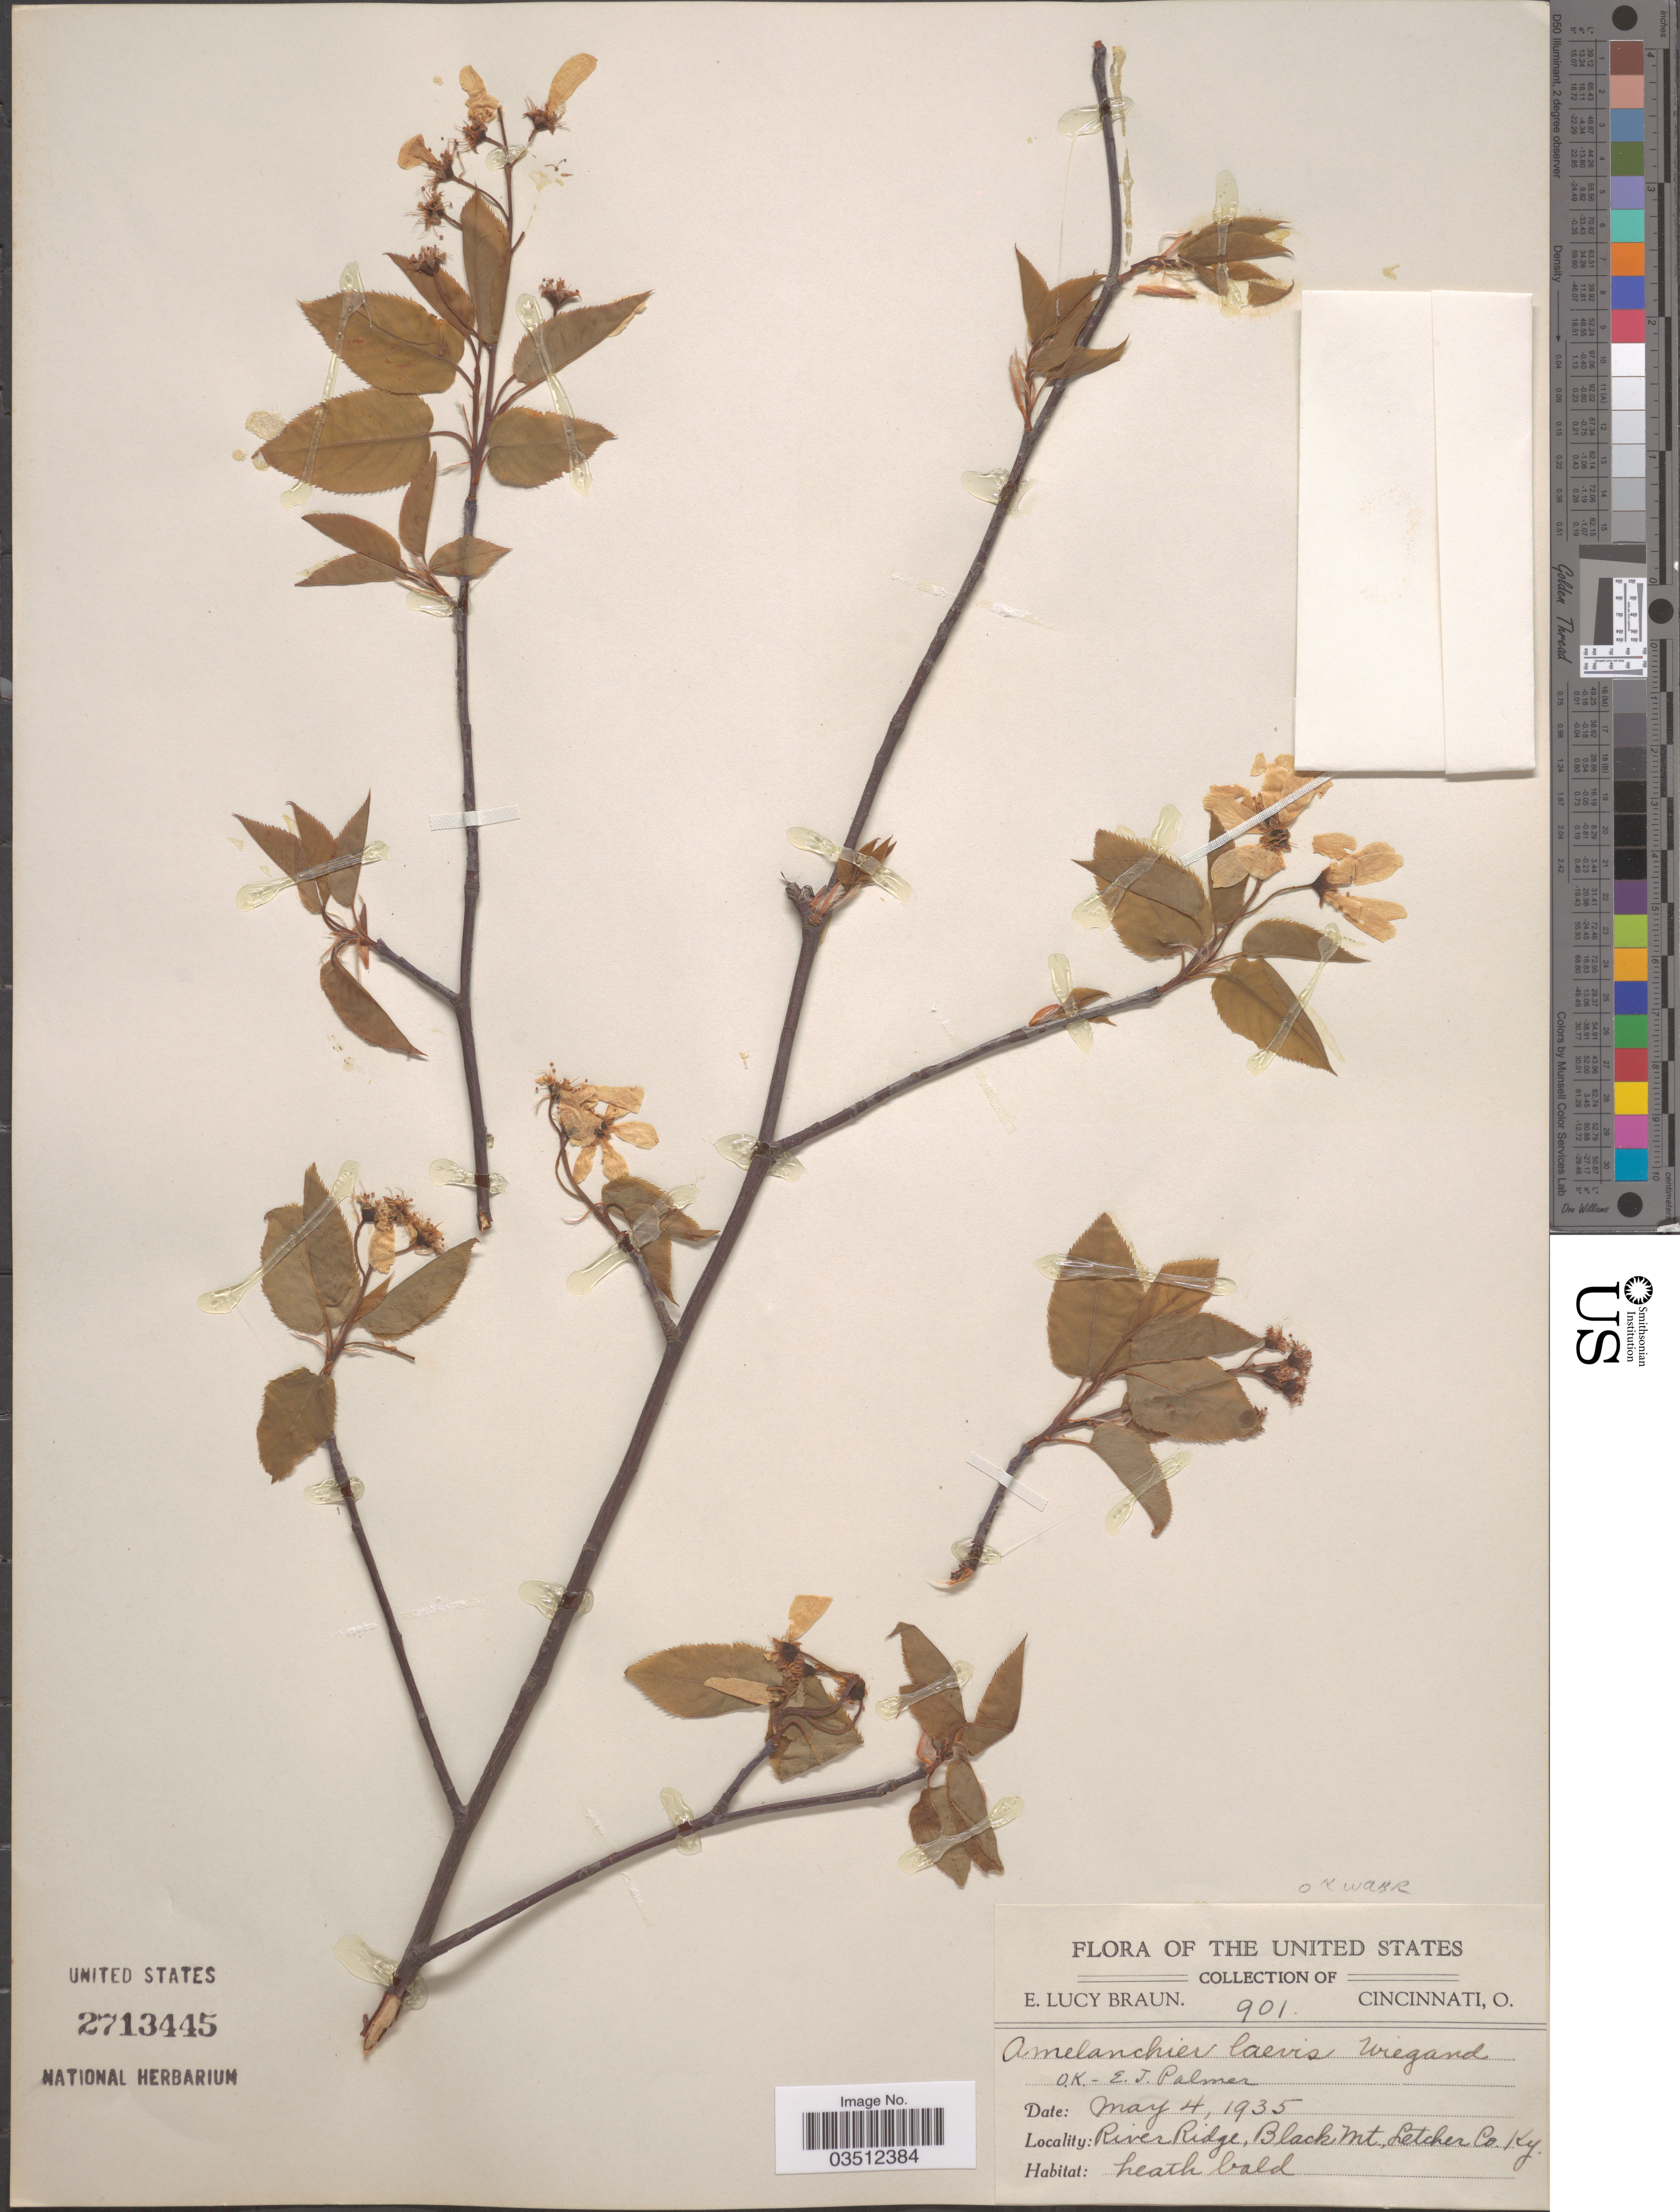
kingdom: Plantae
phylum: Tracheophyta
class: Magnoliopsida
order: Rosales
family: Rosaceae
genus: Amelanchier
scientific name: Amelanchier laevis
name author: Wiegand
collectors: E. L. Braun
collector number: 901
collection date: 1935-05-04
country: United States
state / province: Kentucky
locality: River Ridge, Black Mt., Letcher Co. Ky.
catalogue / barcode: US 2713445